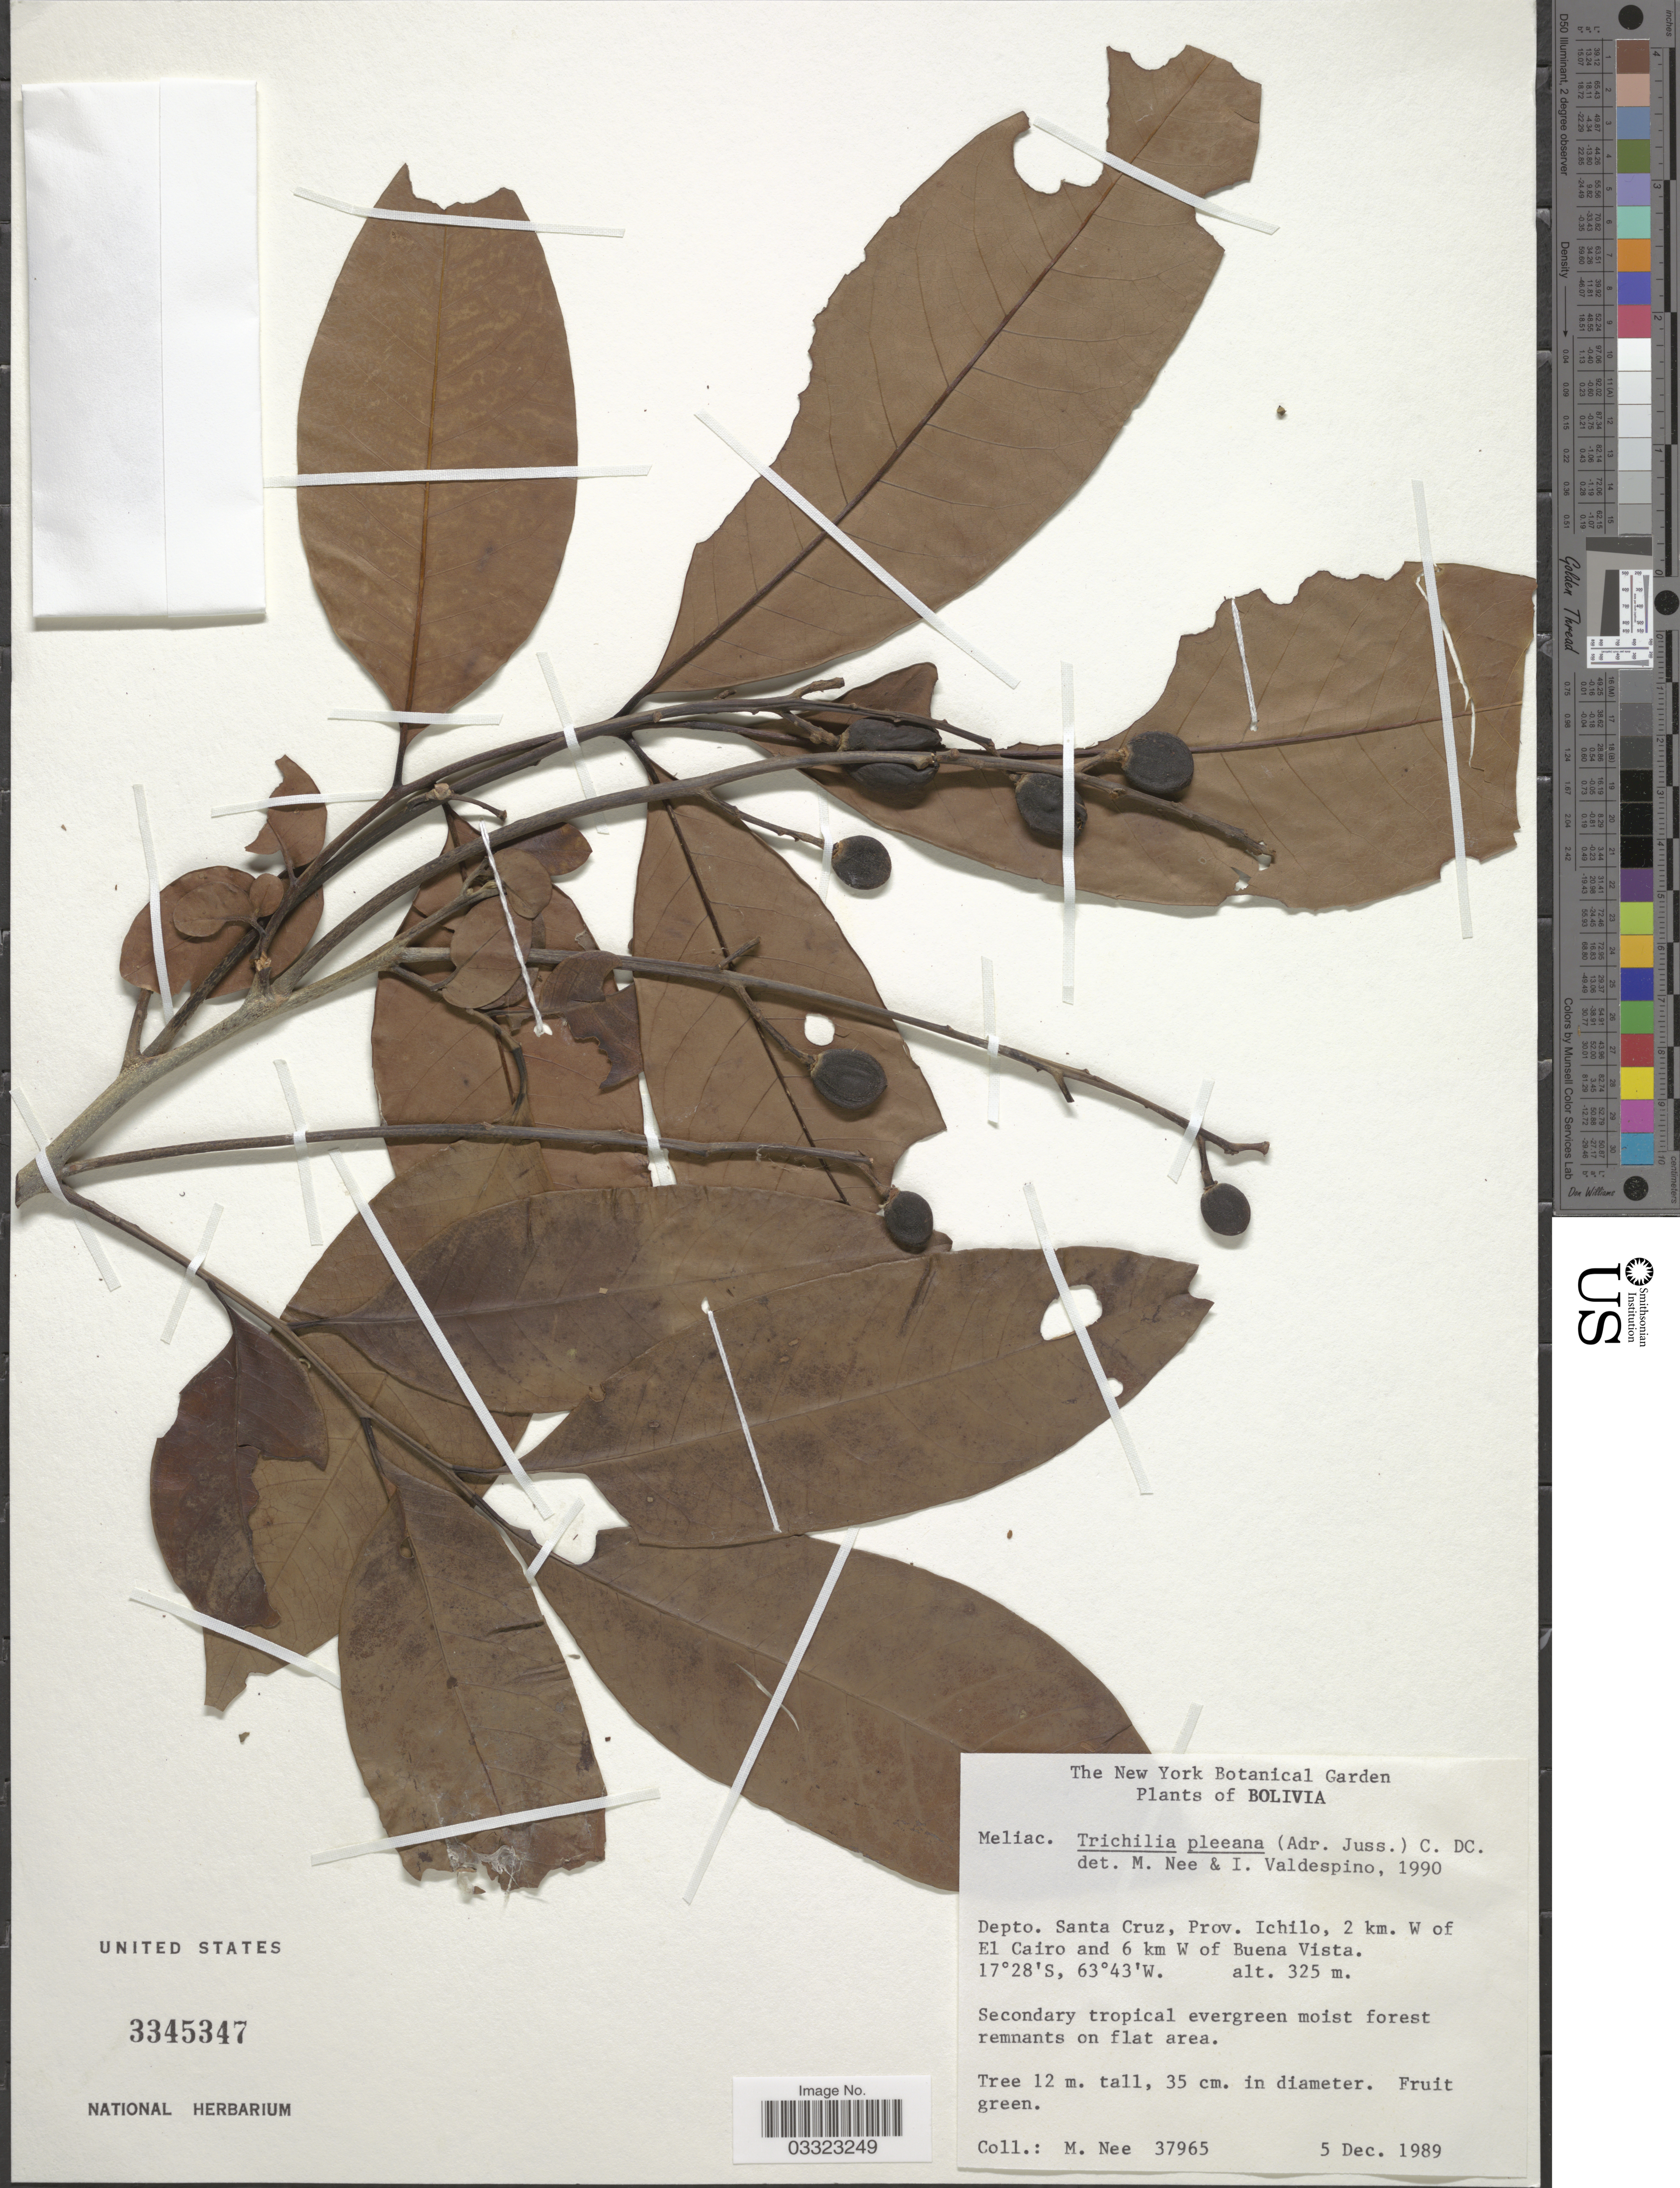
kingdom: Plantae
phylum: Tracheophyta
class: Magnoliopsida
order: Sapindales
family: Meliaceae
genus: Trichilia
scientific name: Trichilia pleeana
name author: (A. Juss.) C. DC.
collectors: M. Nee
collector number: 37965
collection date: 1989-12-05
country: Bolivia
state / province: Santa Cruz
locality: Depto. Santa Cruz, Prov. Ichilo, 2 km. W of El Cairo and 6 km W of Buena Vista.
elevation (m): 325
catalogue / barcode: US 3345347